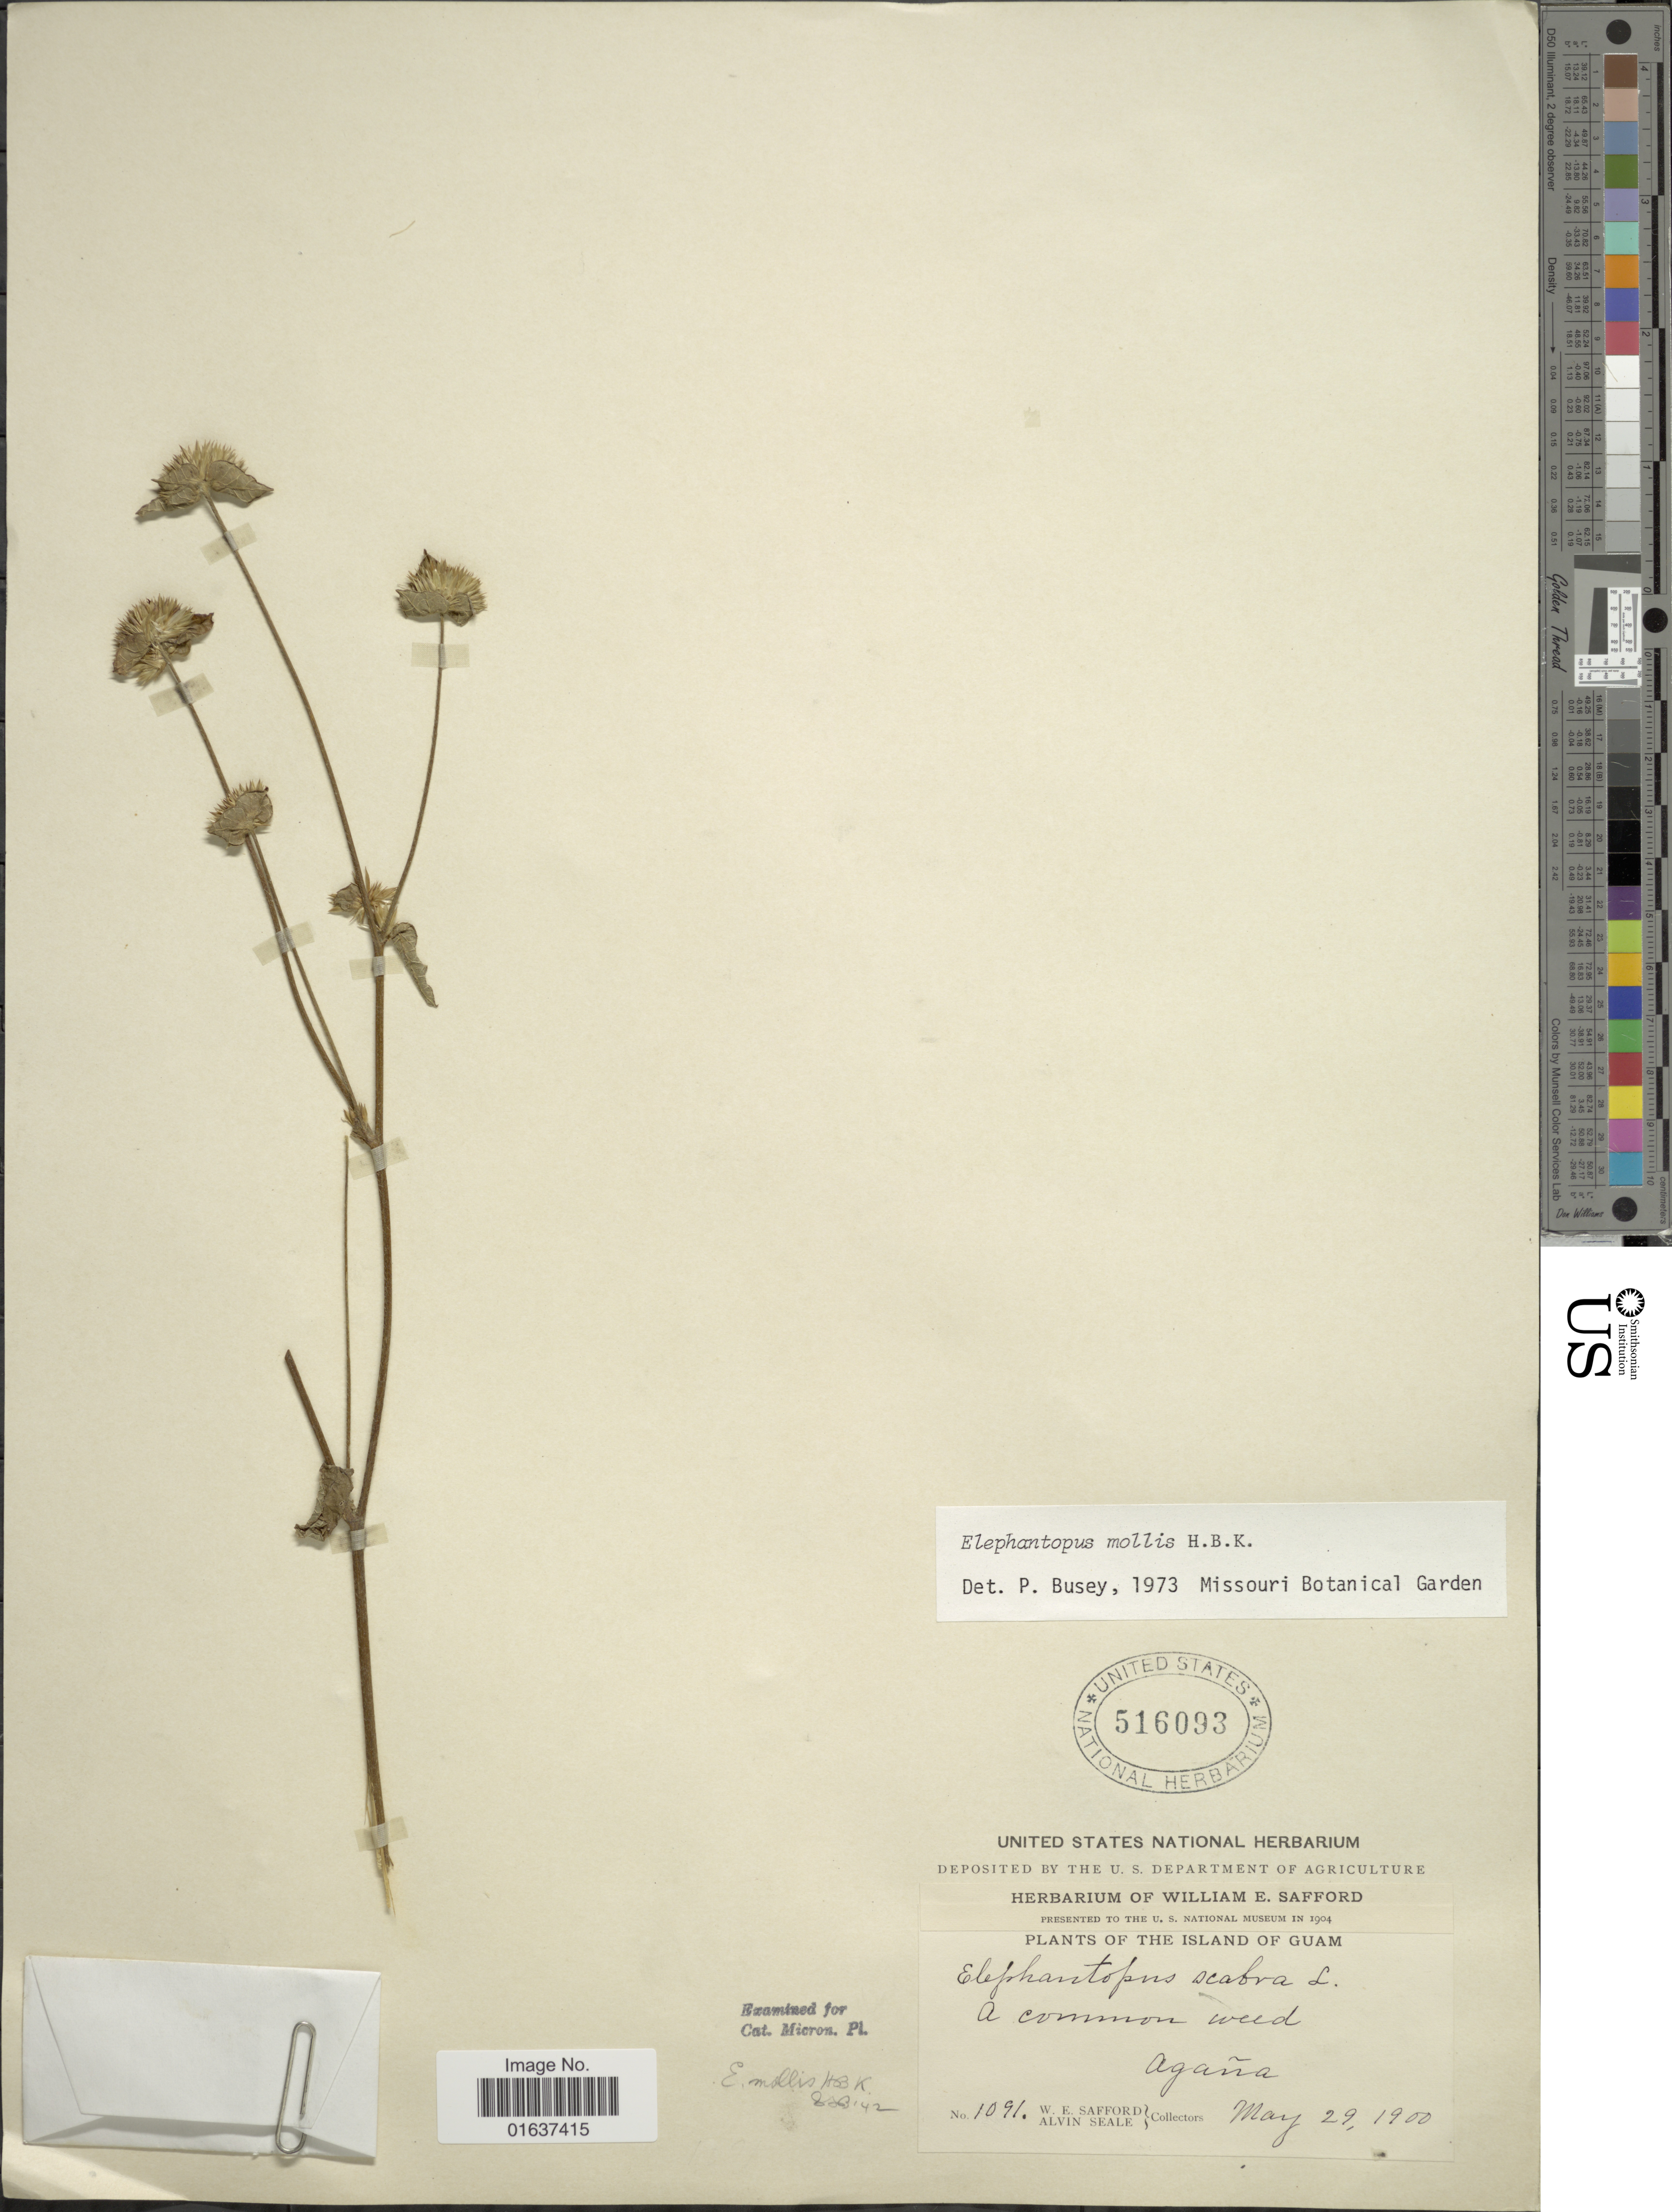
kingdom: Plantae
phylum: Tracheophyta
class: Magnoliopsida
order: Asterales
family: Asteraceae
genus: Elephantopus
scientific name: Elephantopus mollis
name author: Kunth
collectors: W. E. Safford & A. Seale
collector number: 1091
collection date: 1900-05-29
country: Guam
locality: Island of Guam, Agaña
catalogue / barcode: US 516093